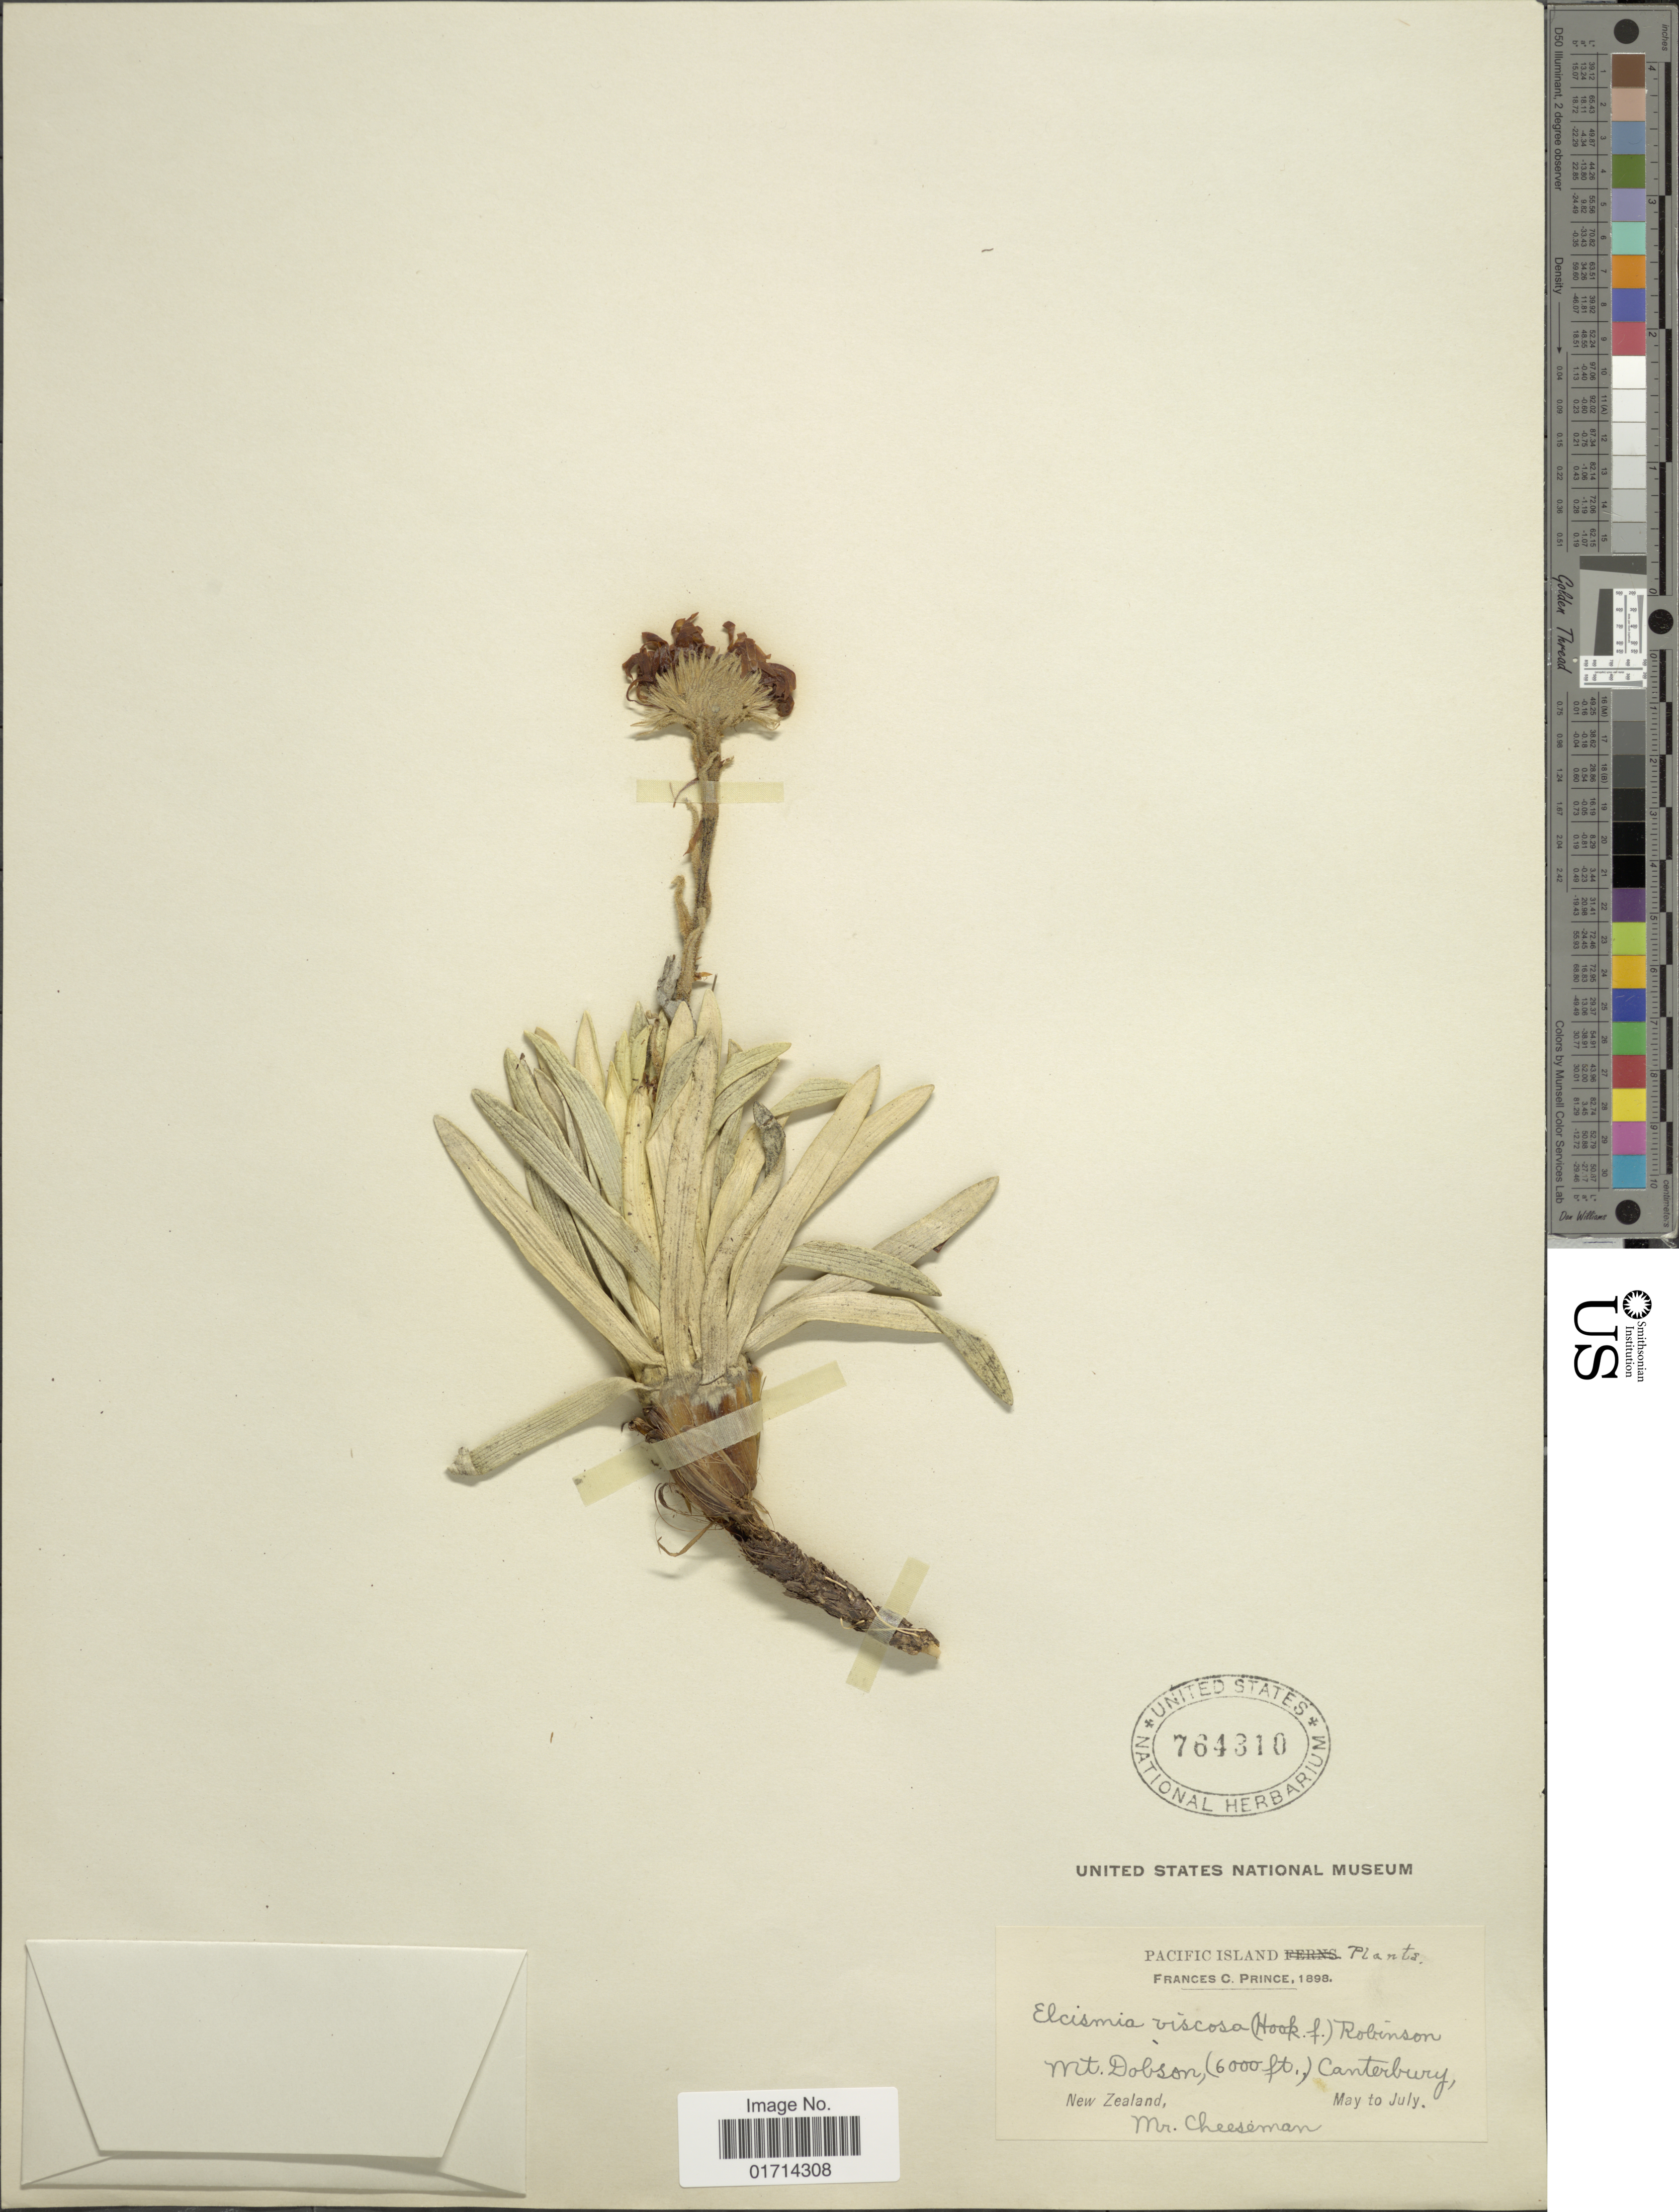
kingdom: Plantae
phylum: Tracheophyta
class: Magnoliopsida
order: Asterales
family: Asteraceae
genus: Celmisia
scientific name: Celmisia viscosa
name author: Hook. f.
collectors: Cheeseman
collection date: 1898-05/1898-07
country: New Zealand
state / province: Canterbury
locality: Mt. Dobson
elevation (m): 1829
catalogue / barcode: US 764310